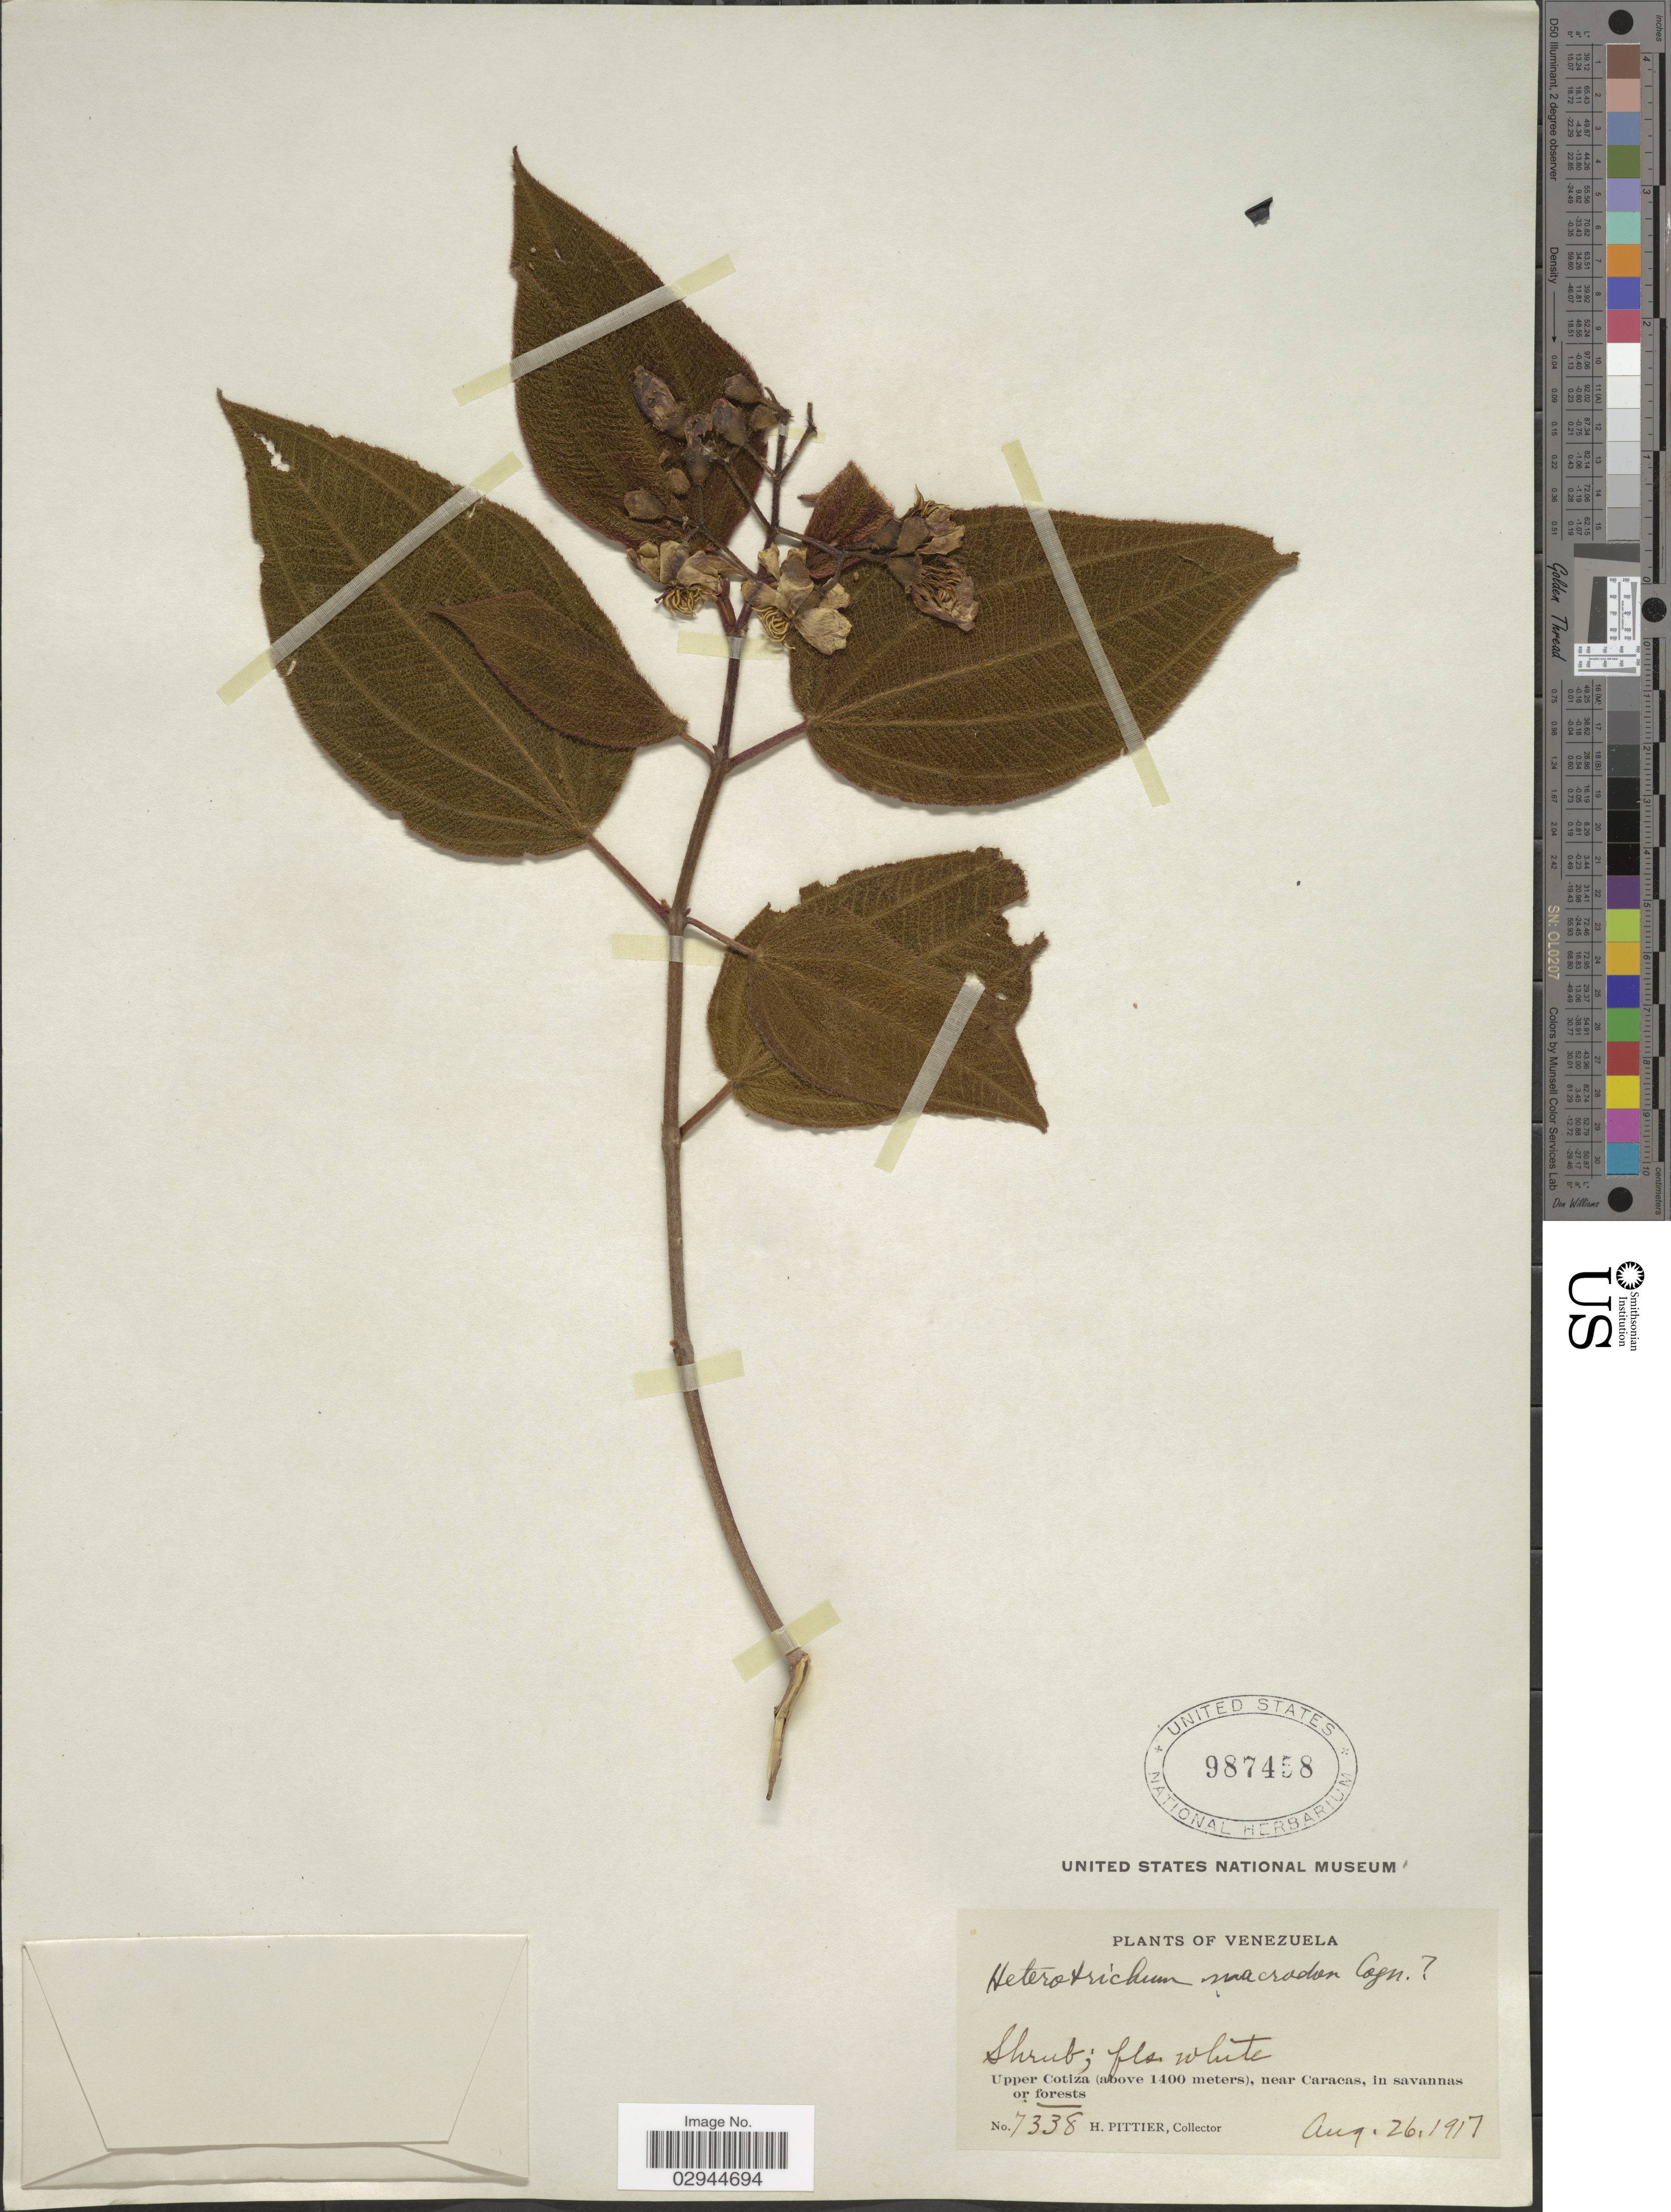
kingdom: Plantae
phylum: Tracheophyta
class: Magnoliopsida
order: Myrtales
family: Melastomataceae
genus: Miconia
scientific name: Miconia tuberculata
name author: (Naudin) Triana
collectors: H. F. Pittier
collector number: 7338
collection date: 1917-08-26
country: Venezuela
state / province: Distrito Federal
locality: Upper Cotiza, near Caracas.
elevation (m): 1400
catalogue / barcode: US 987458